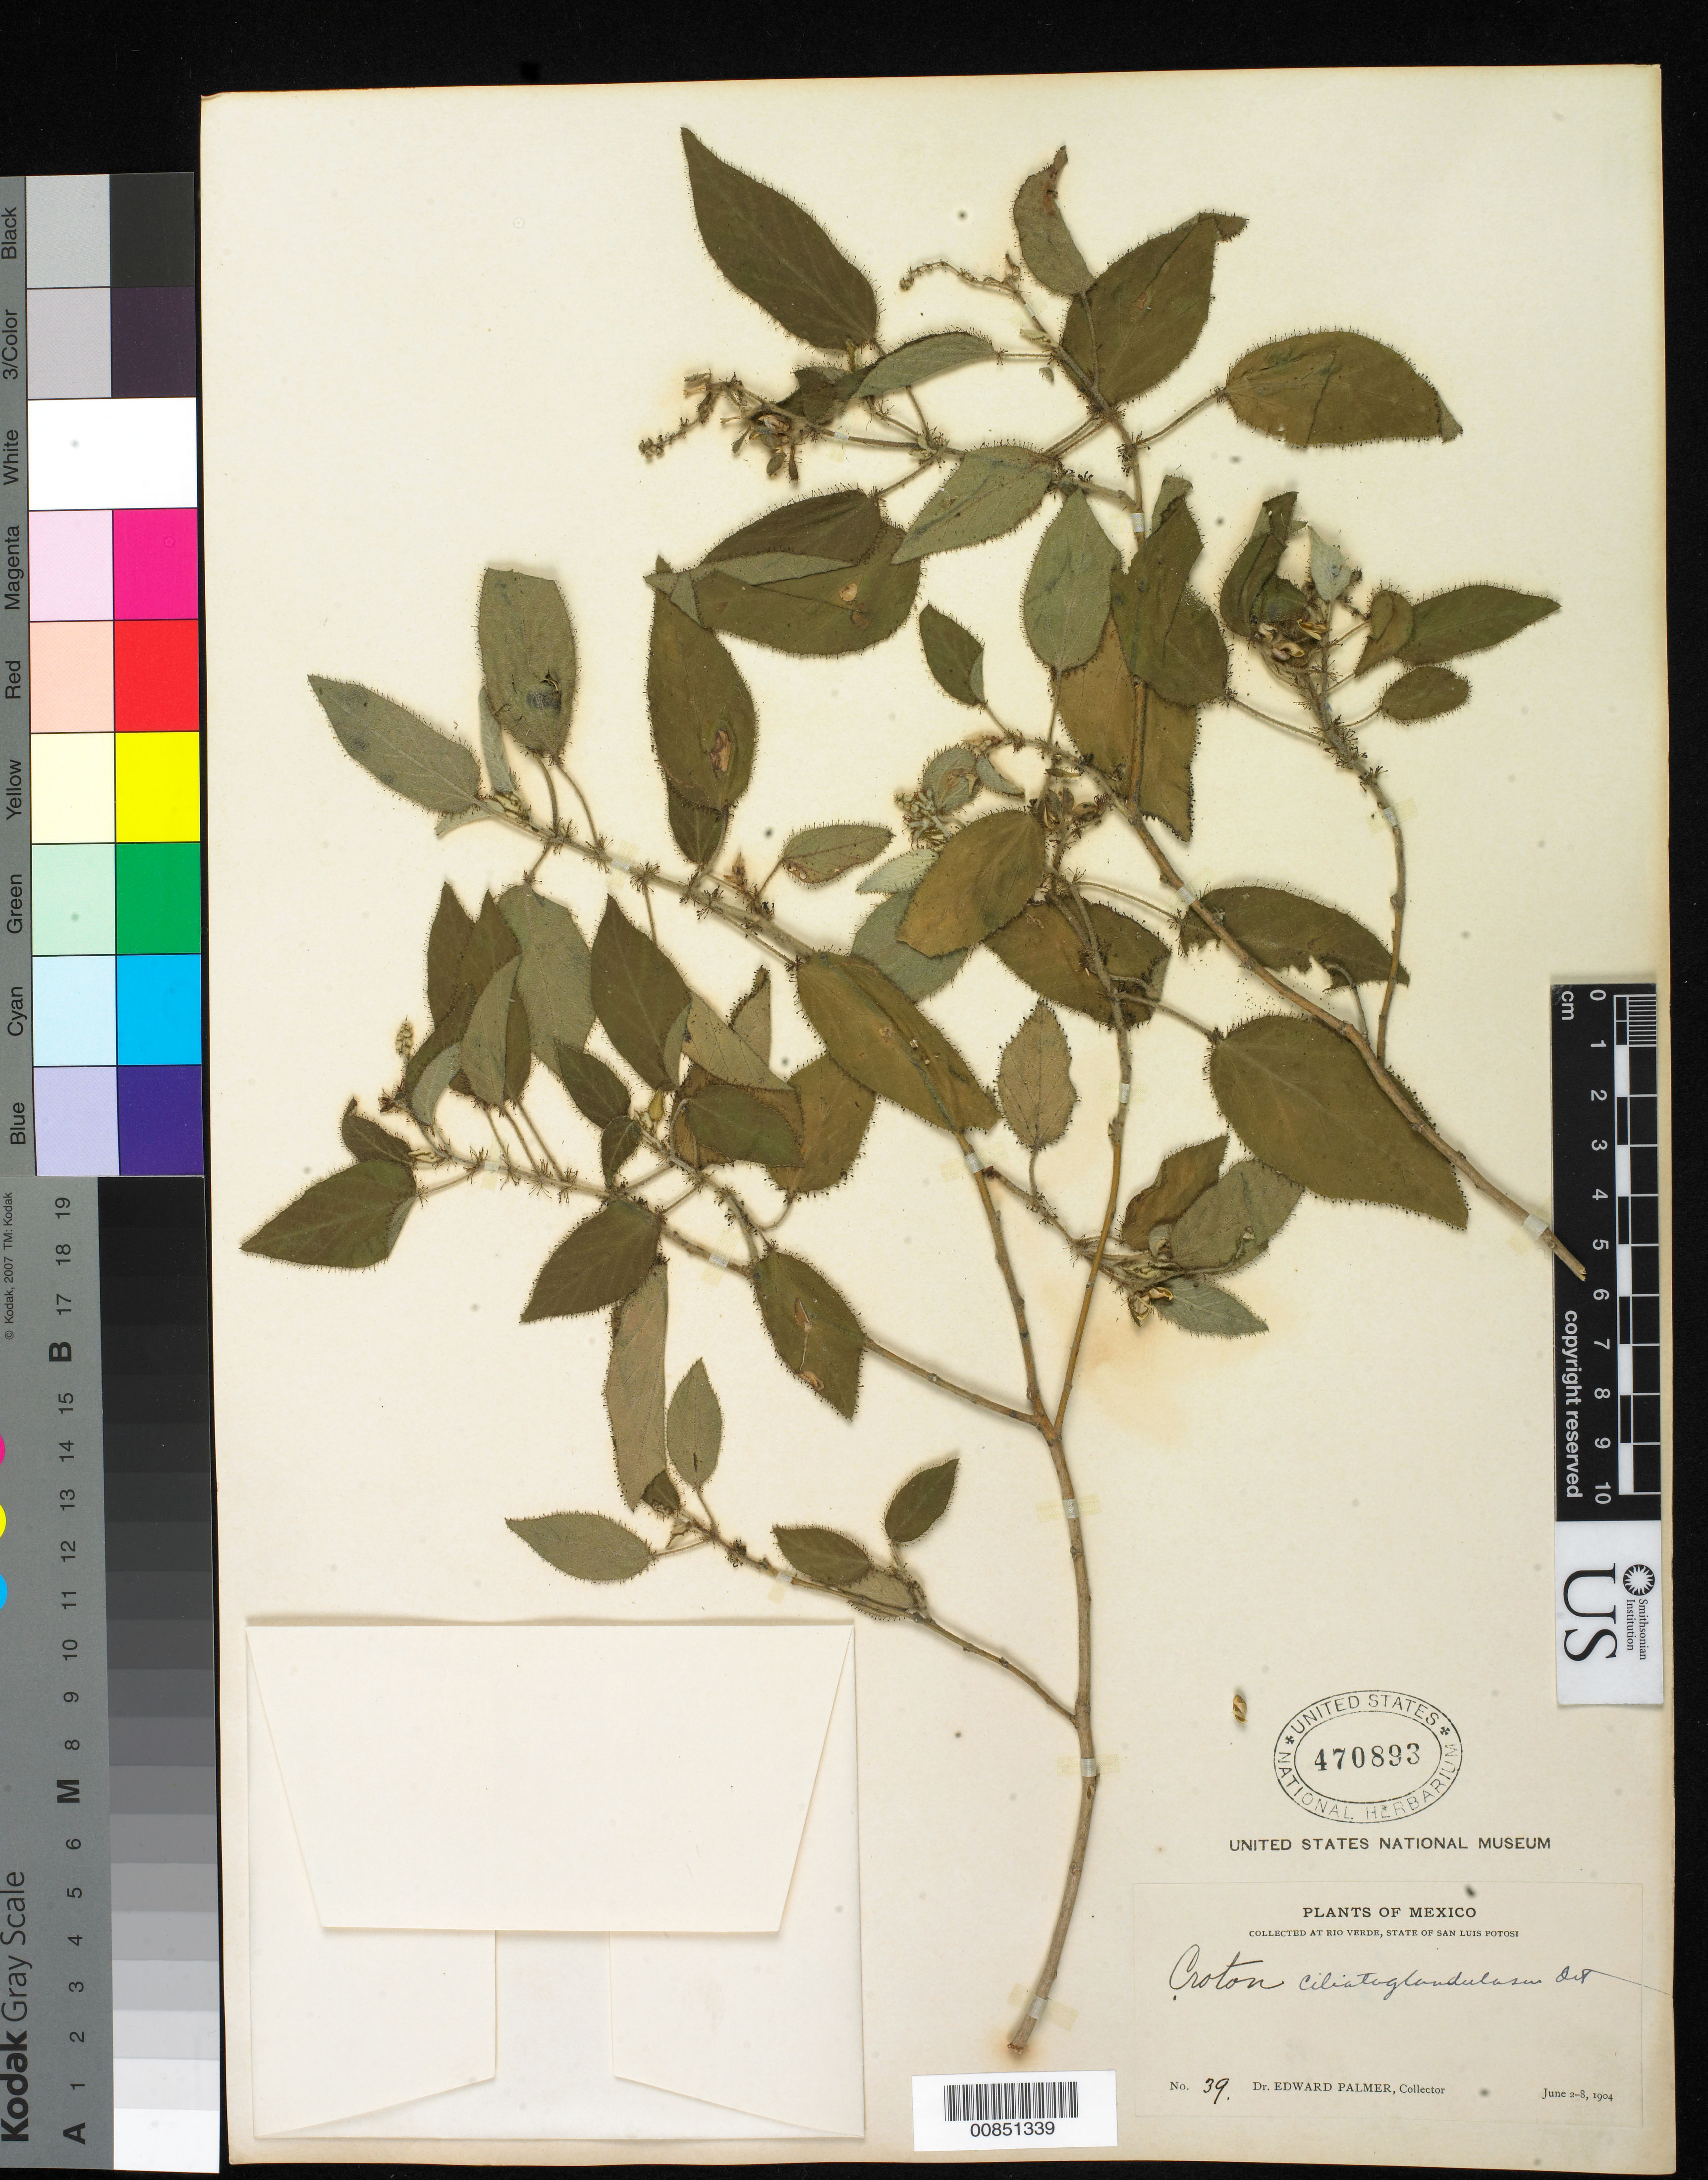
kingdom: Plantae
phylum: Tracheophyta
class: Magnoliopsida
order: Malpighiales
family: Euphorbiaceae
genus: Croton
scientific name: Croton ciliatoglandulifer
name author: Ortega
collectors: E. Palmer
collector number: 39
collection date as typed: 02 Jun 1904 to 08 Jun 1904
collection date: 1904-06-02/1904-06-08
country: Mexico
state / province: San Luis Potosí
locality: Río Verde, San Luis Potosí.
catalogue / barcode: US 470893